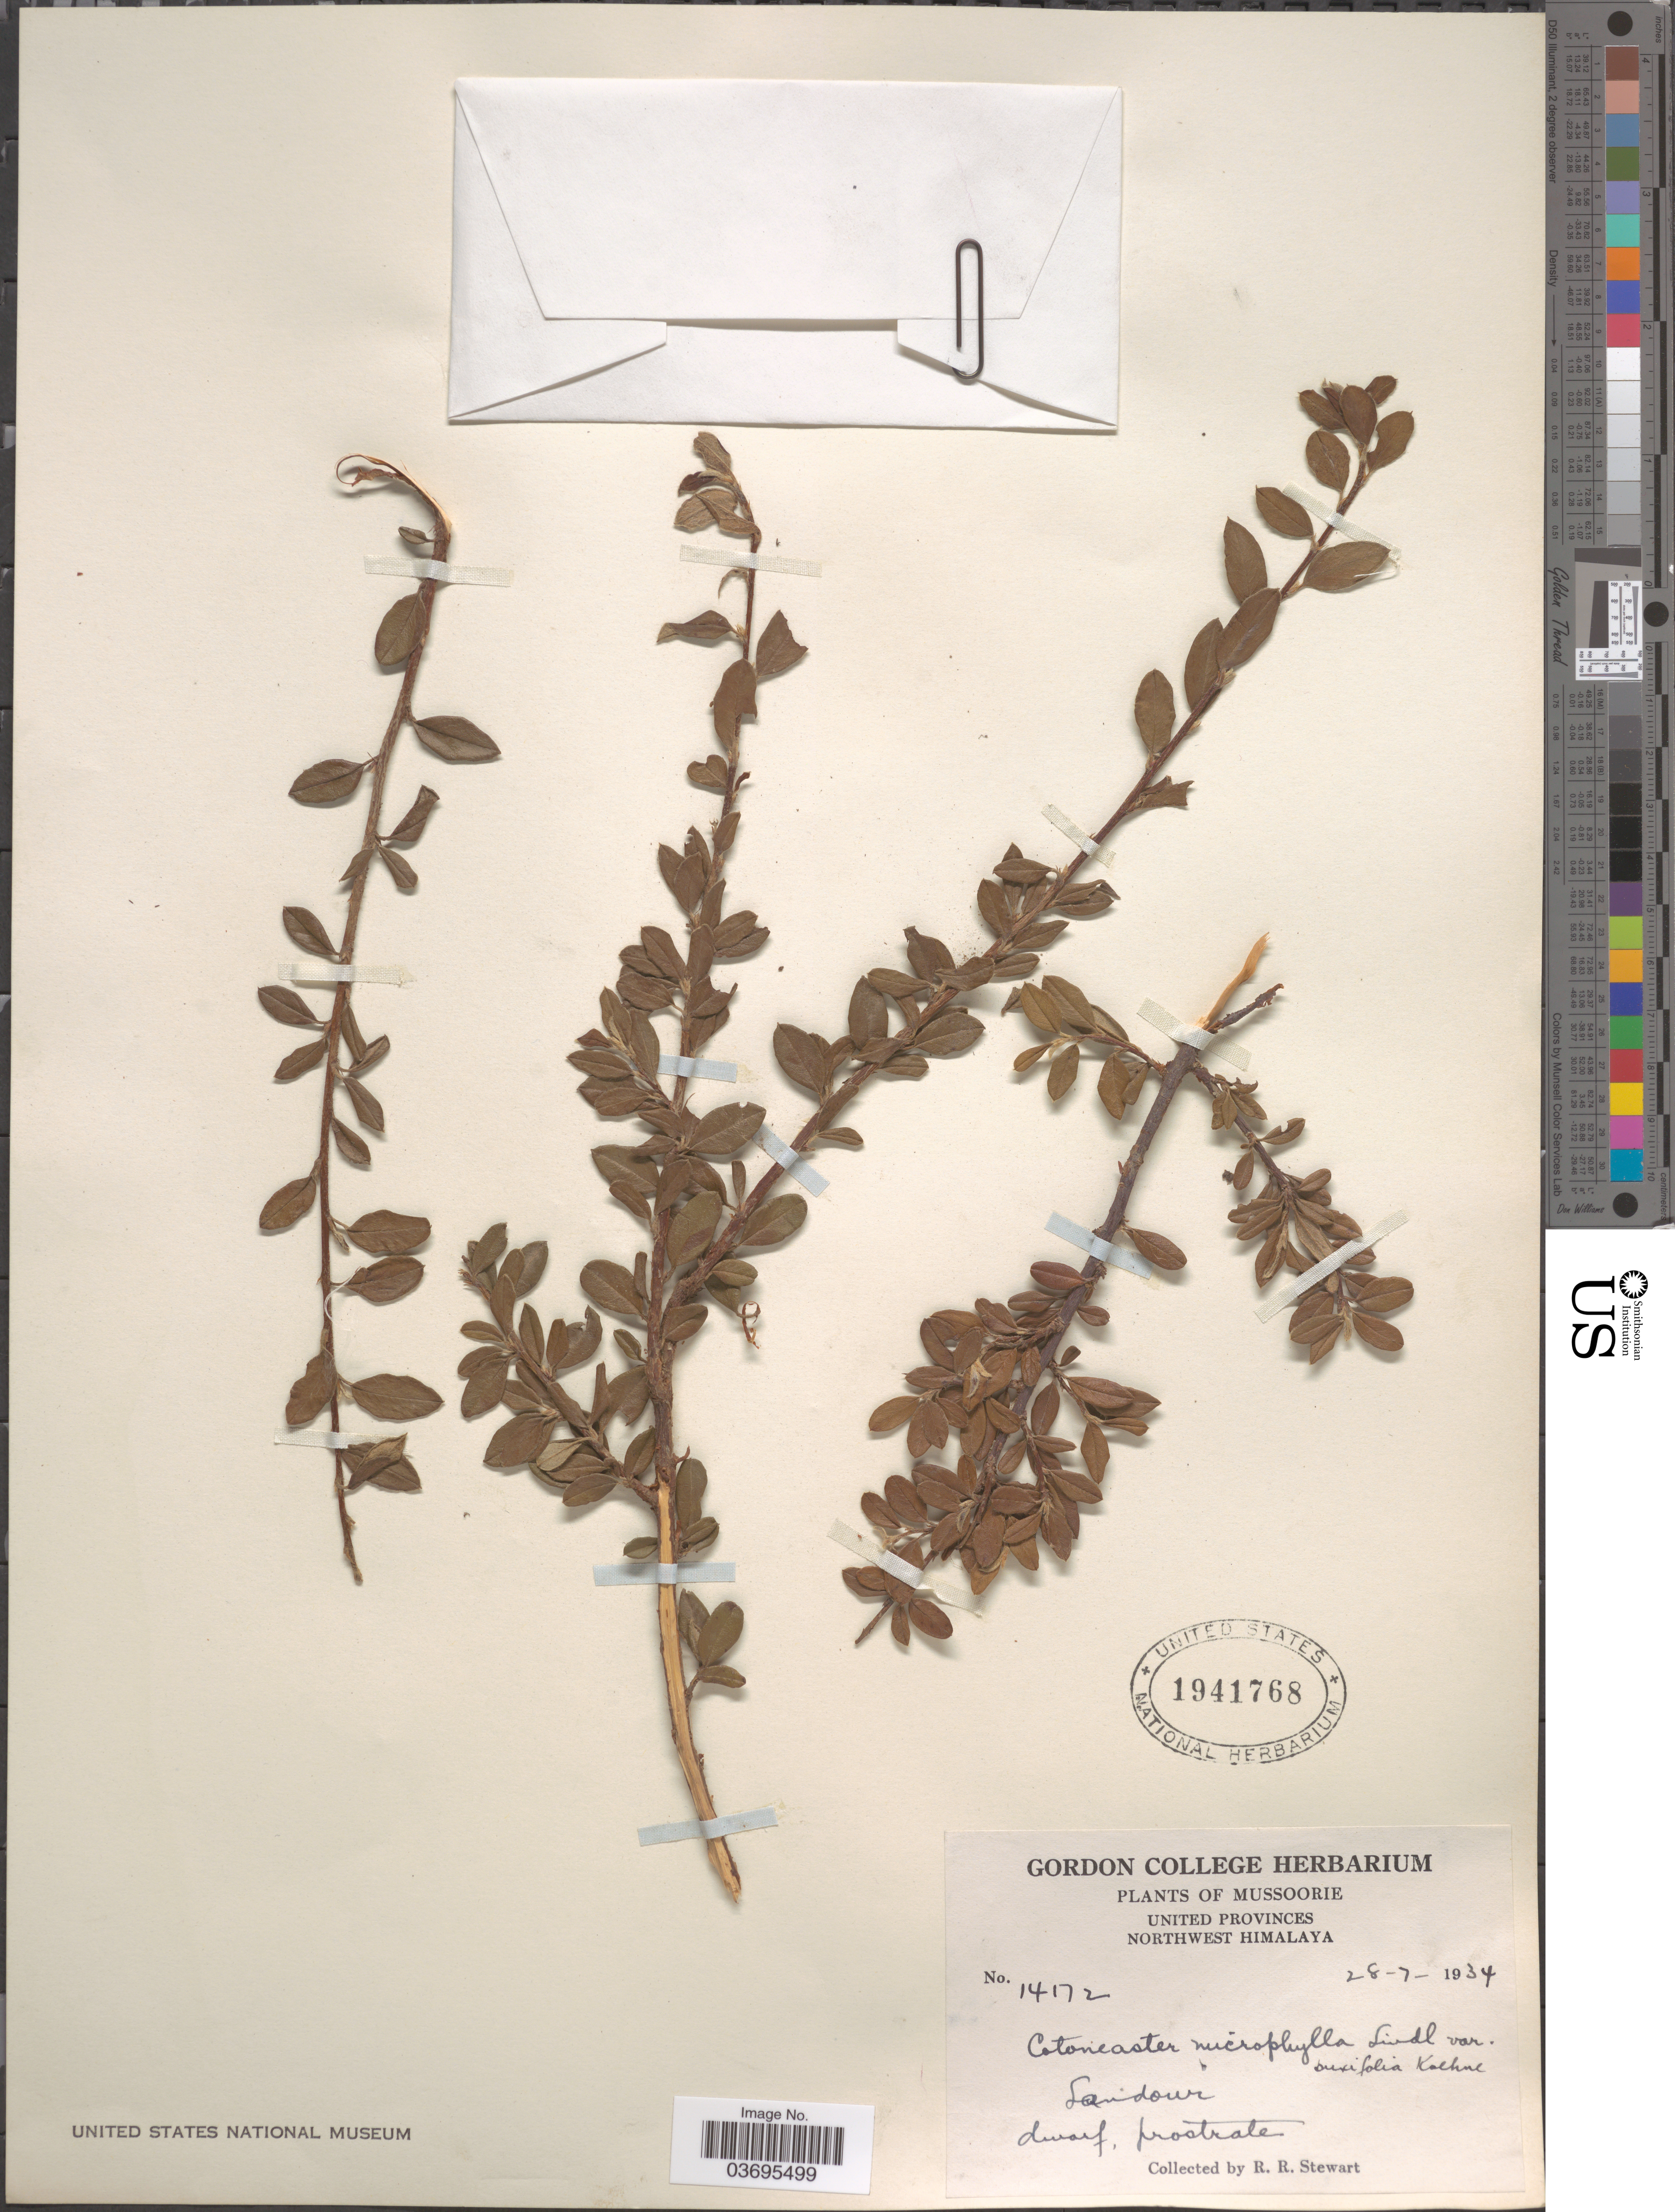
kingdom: Plantae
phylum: Tracheophyta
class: Magnoliopsida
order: Rosales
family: Rosaceae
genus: Cotoneaster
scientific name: Cotoneaster microphyllus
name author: Wall ex Lindl.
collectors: R. Stewart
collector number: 14172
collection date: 1934-07-28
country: India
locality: Mussoorie. United Provinces. Northwest Himalaya. Landour.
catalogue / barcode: US 1941768